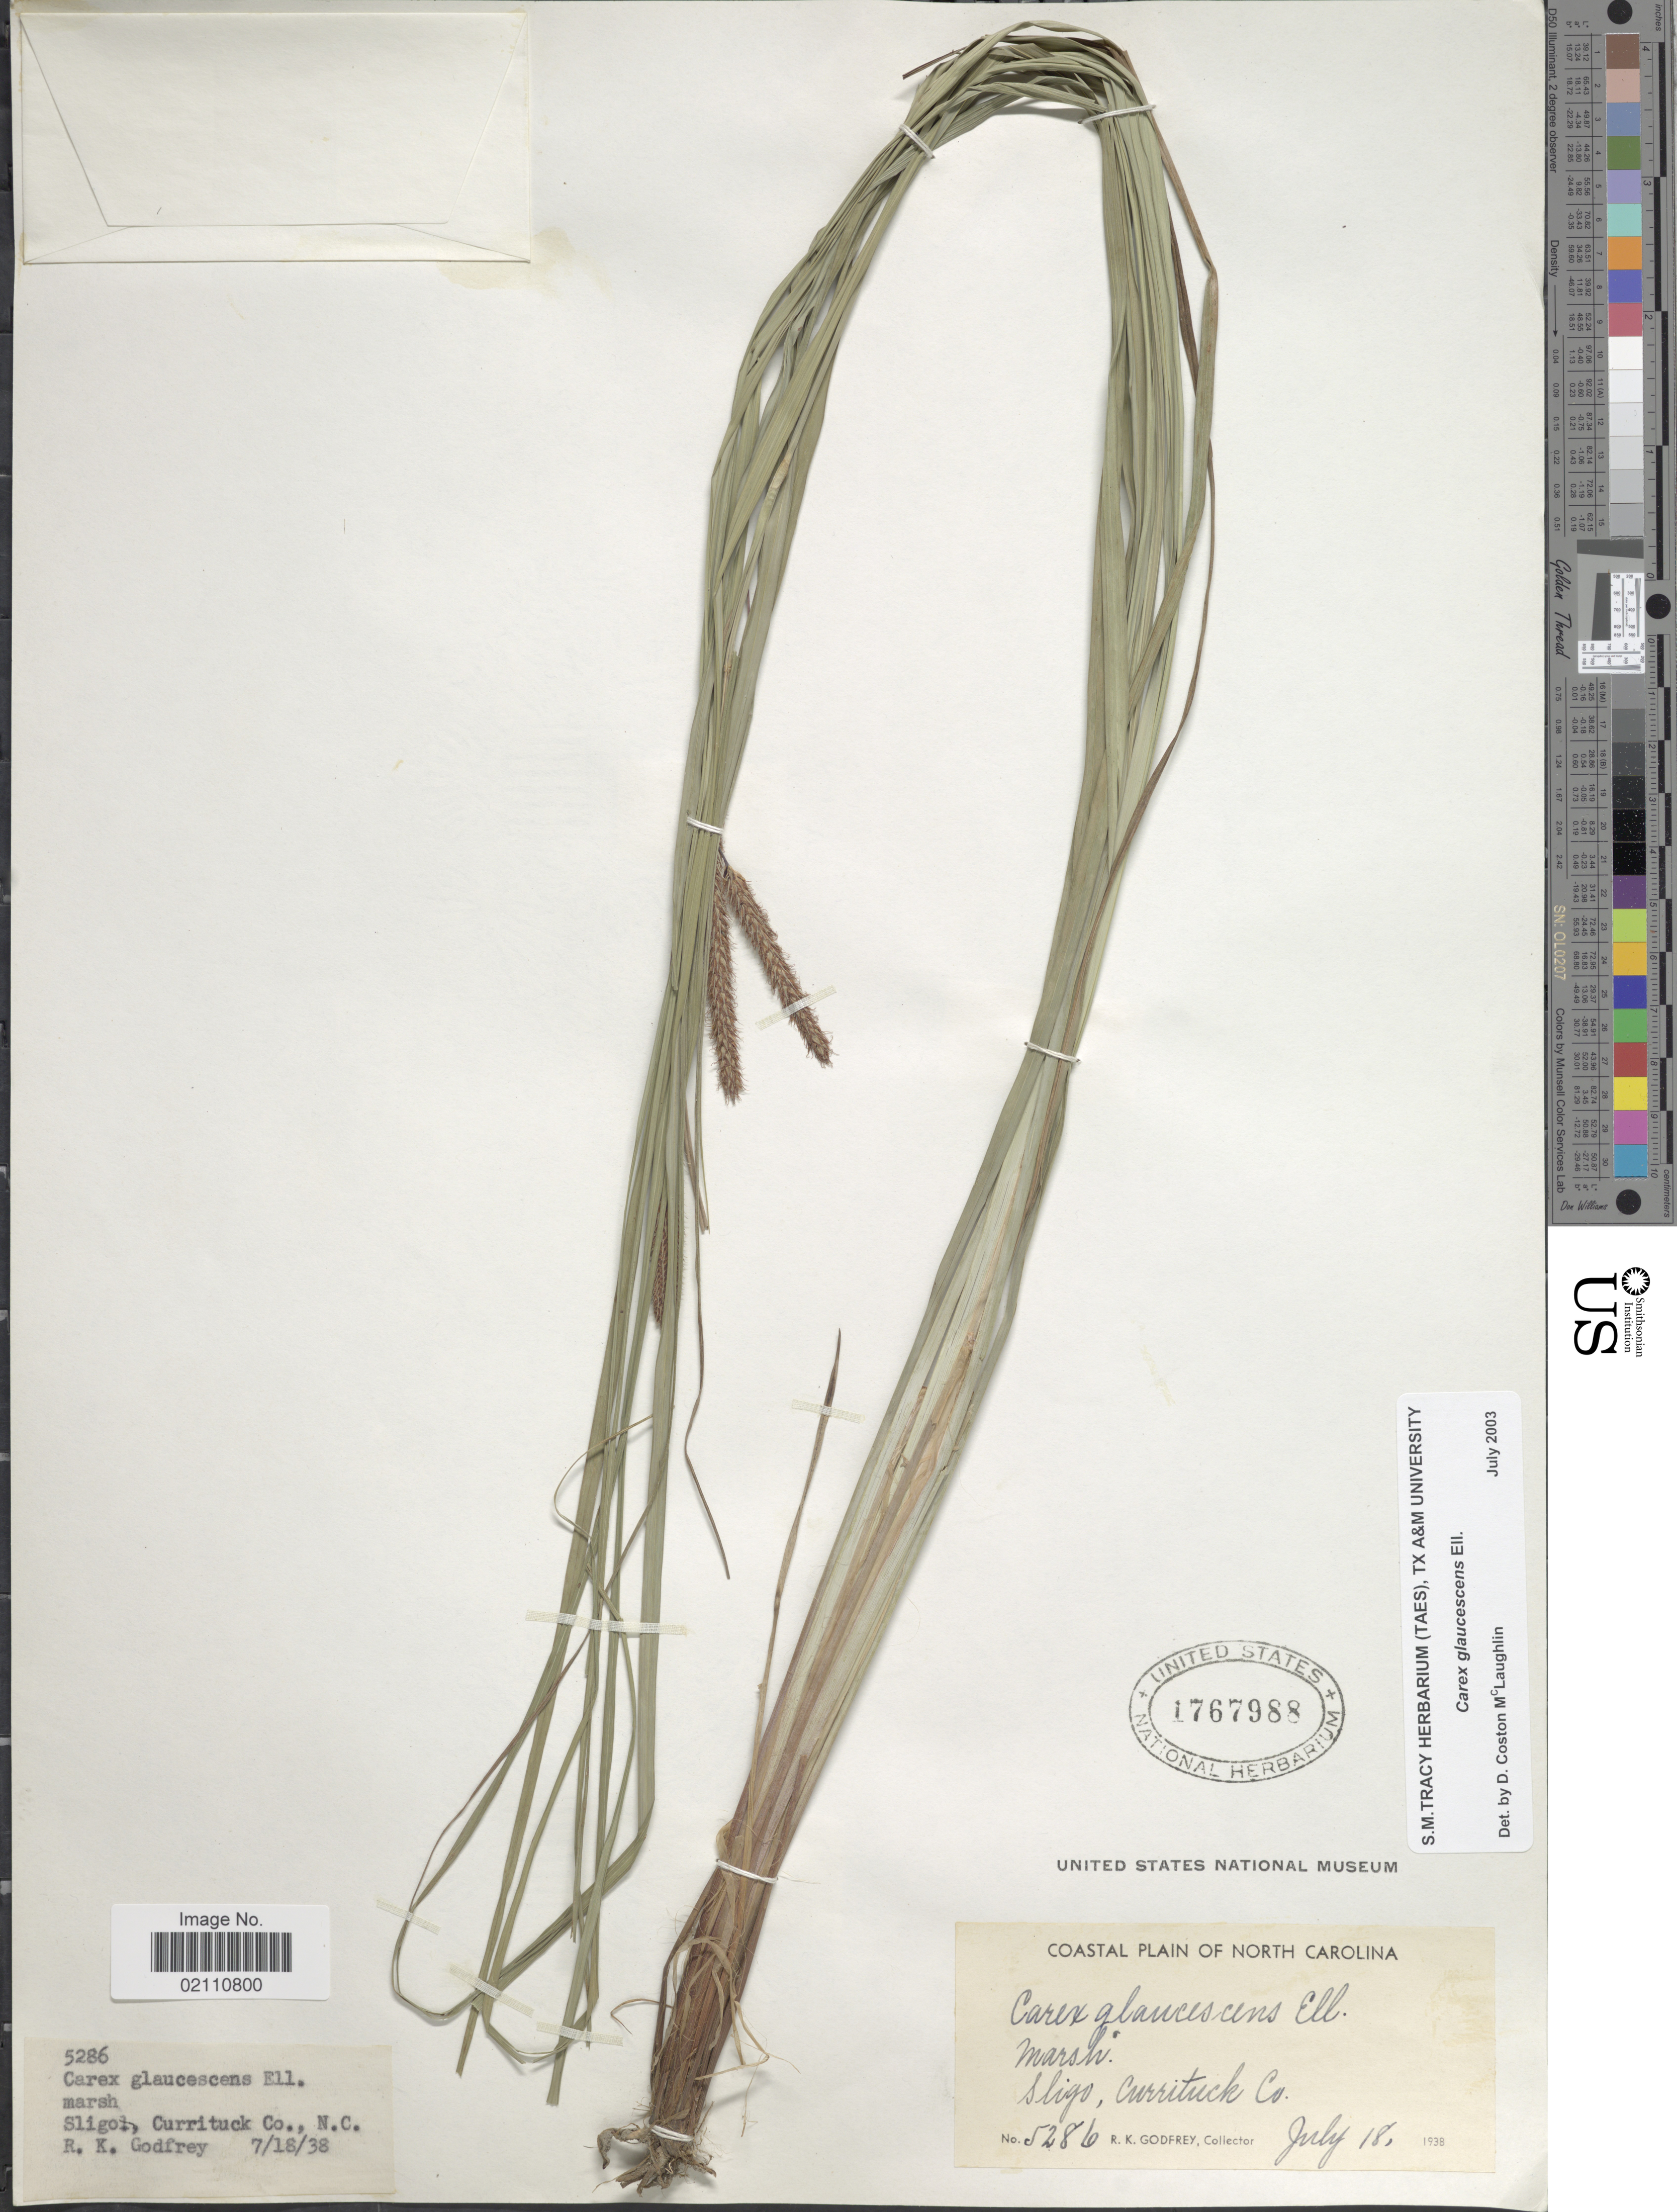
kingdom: Plantae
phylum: Tracheophyta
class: Liliopsida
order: Poales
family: Cyperaceae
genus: Carex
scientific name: Carex glaucescens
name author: Elliott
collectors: R. K. Godfrey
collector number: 5286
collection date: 1938-07-18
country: United States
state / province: North Carolina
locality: Coastal Plain, Sligo, Currituck Co.,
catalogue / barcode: US 1767988